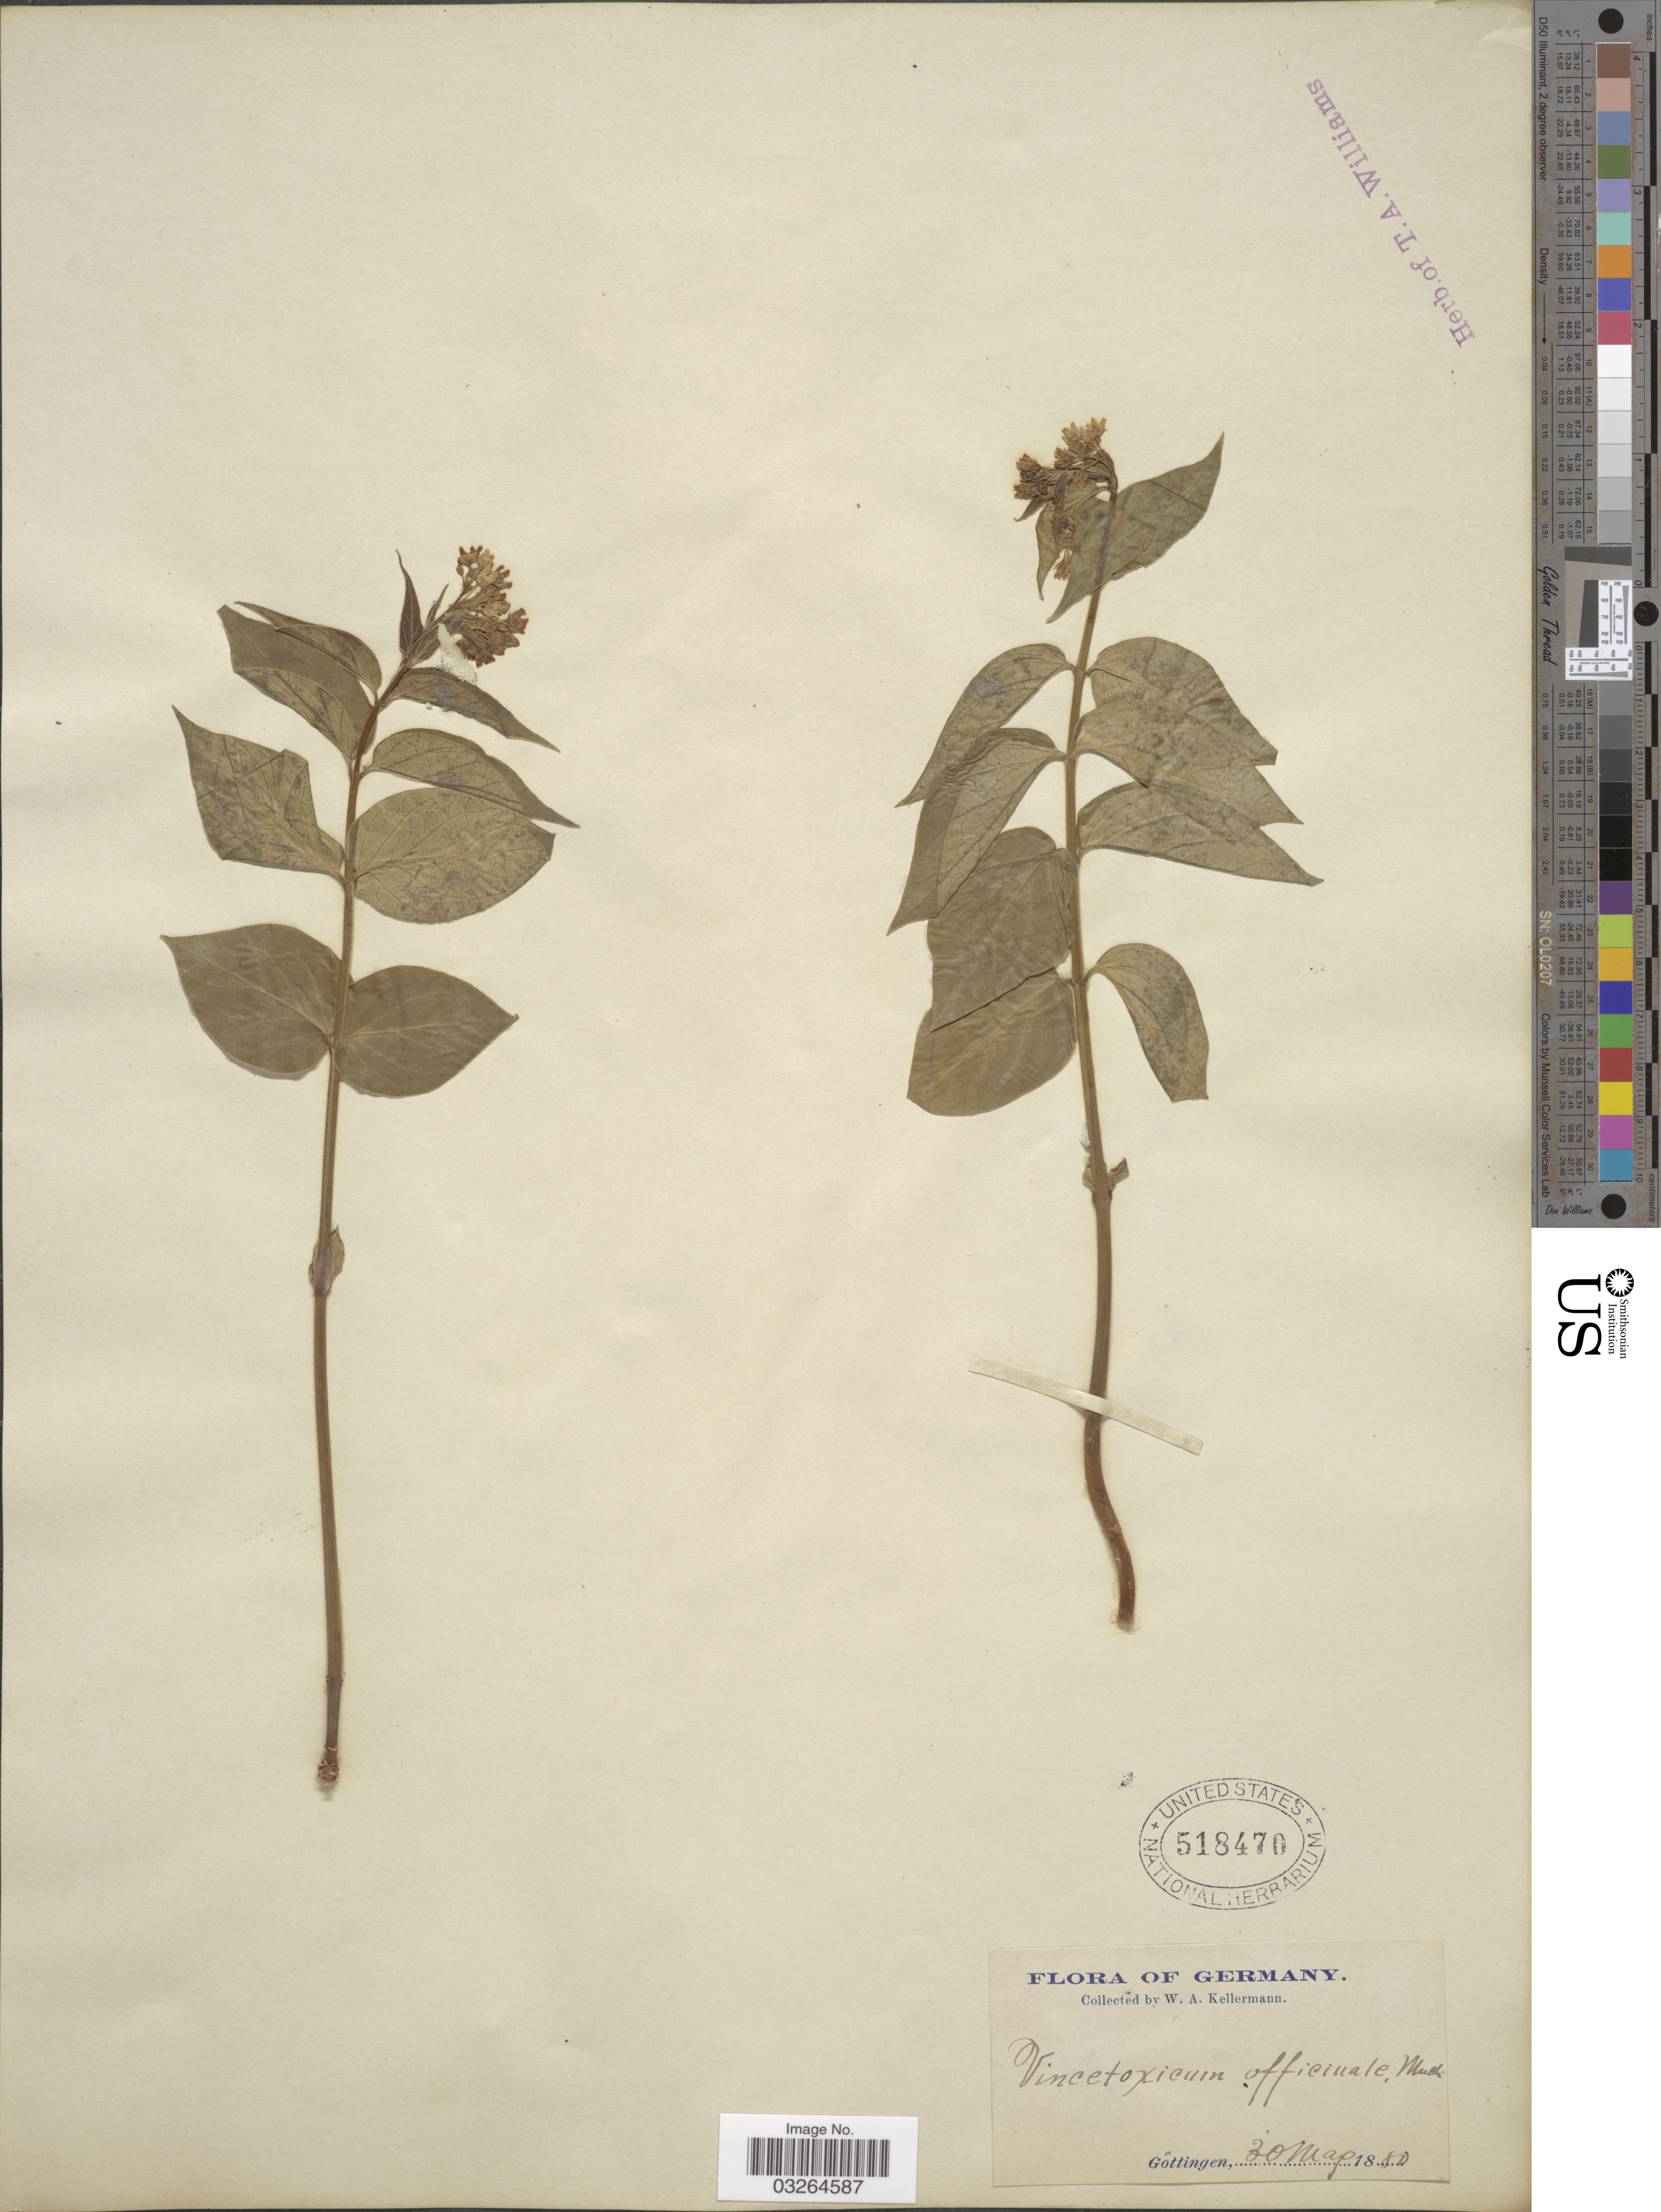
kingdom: Plantae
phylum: Tracheophyta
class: Magnoliopsida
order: Gentianales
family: Apocynaceae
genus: Cynanchum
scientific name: Cynanchum vincetoxicum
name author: Pers.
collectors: W. A. Kellermann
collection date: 1880-05-30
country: Germany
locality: Gottingen.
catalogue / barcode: US 518470